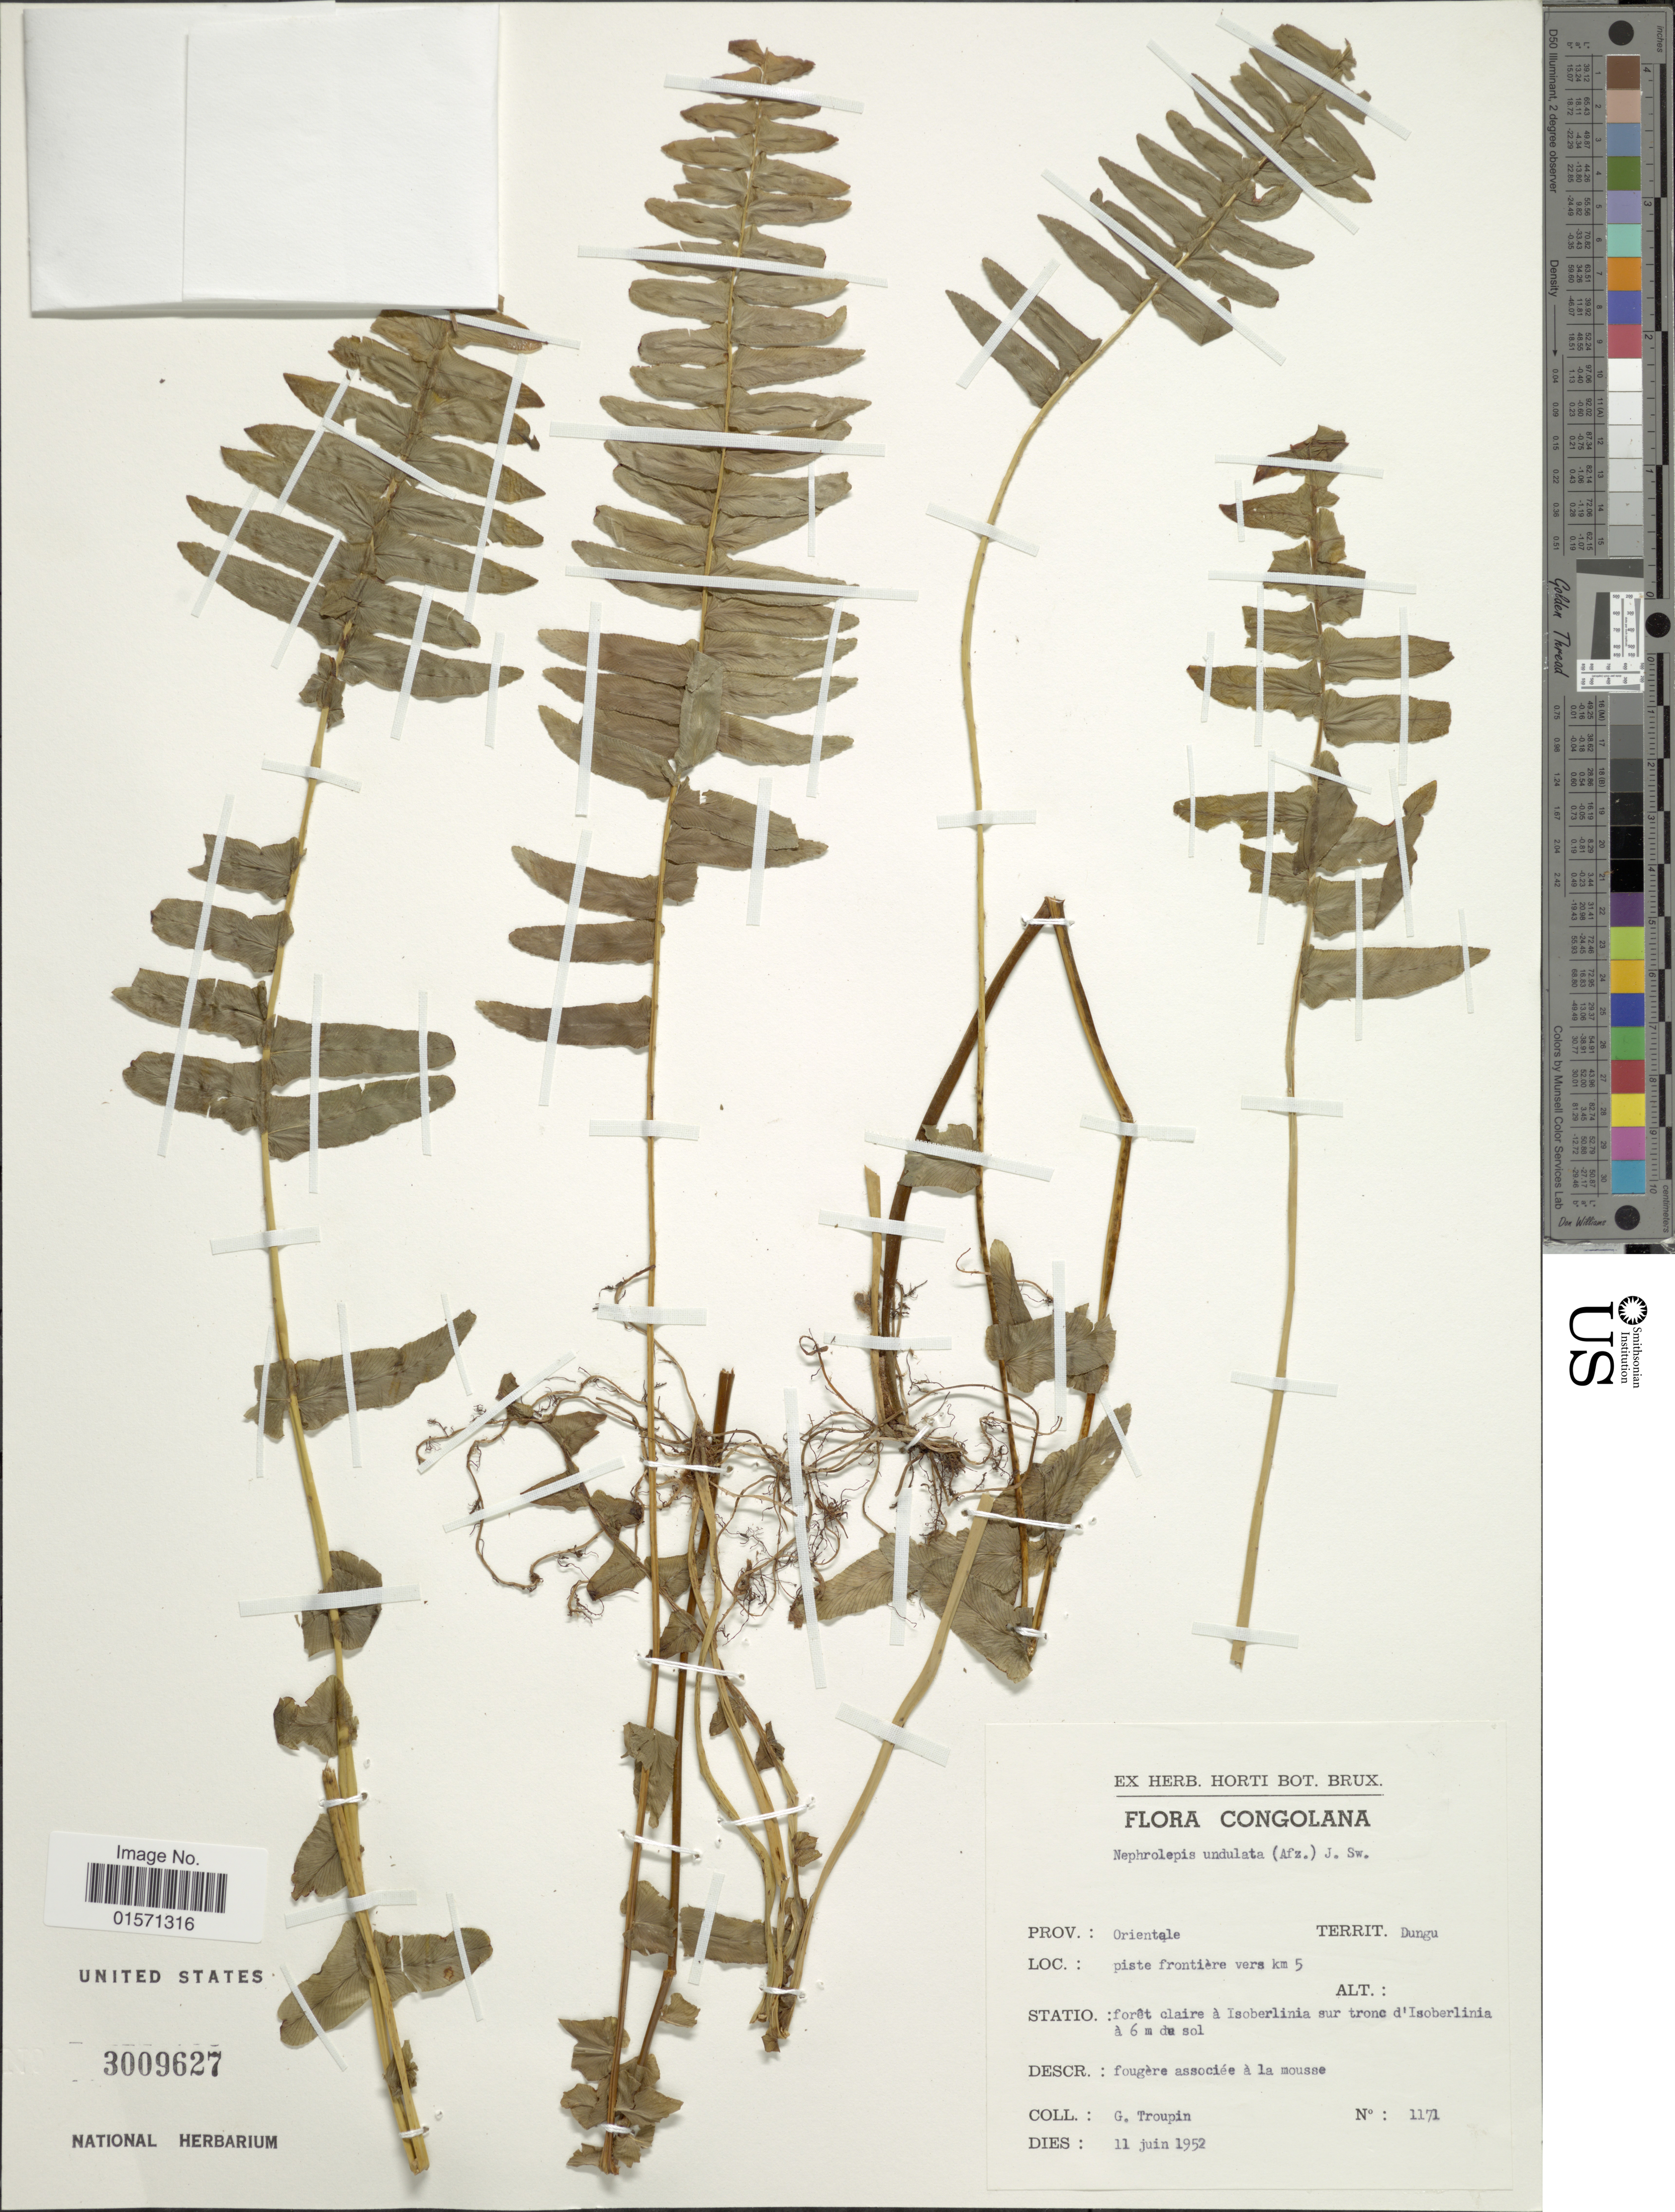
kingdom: Plantae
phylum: Tracheophyta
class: Polypodiopsida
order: Polypodiales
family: Nephrolepidaceae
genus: Nephrolepis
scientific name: Nephrolepis undulata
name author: J. Sm.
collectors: G. Troupin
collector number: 1171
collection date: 1952-06-11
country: Congo, Democratic Republic of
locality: Congolana. Territ. Dunga. piste frontière vers km 5. Statio.: forêt claire à Isoberlinia sur tronc d'Isoberlinia à 6 m de sol. Orientale.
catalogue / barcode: US 3009627